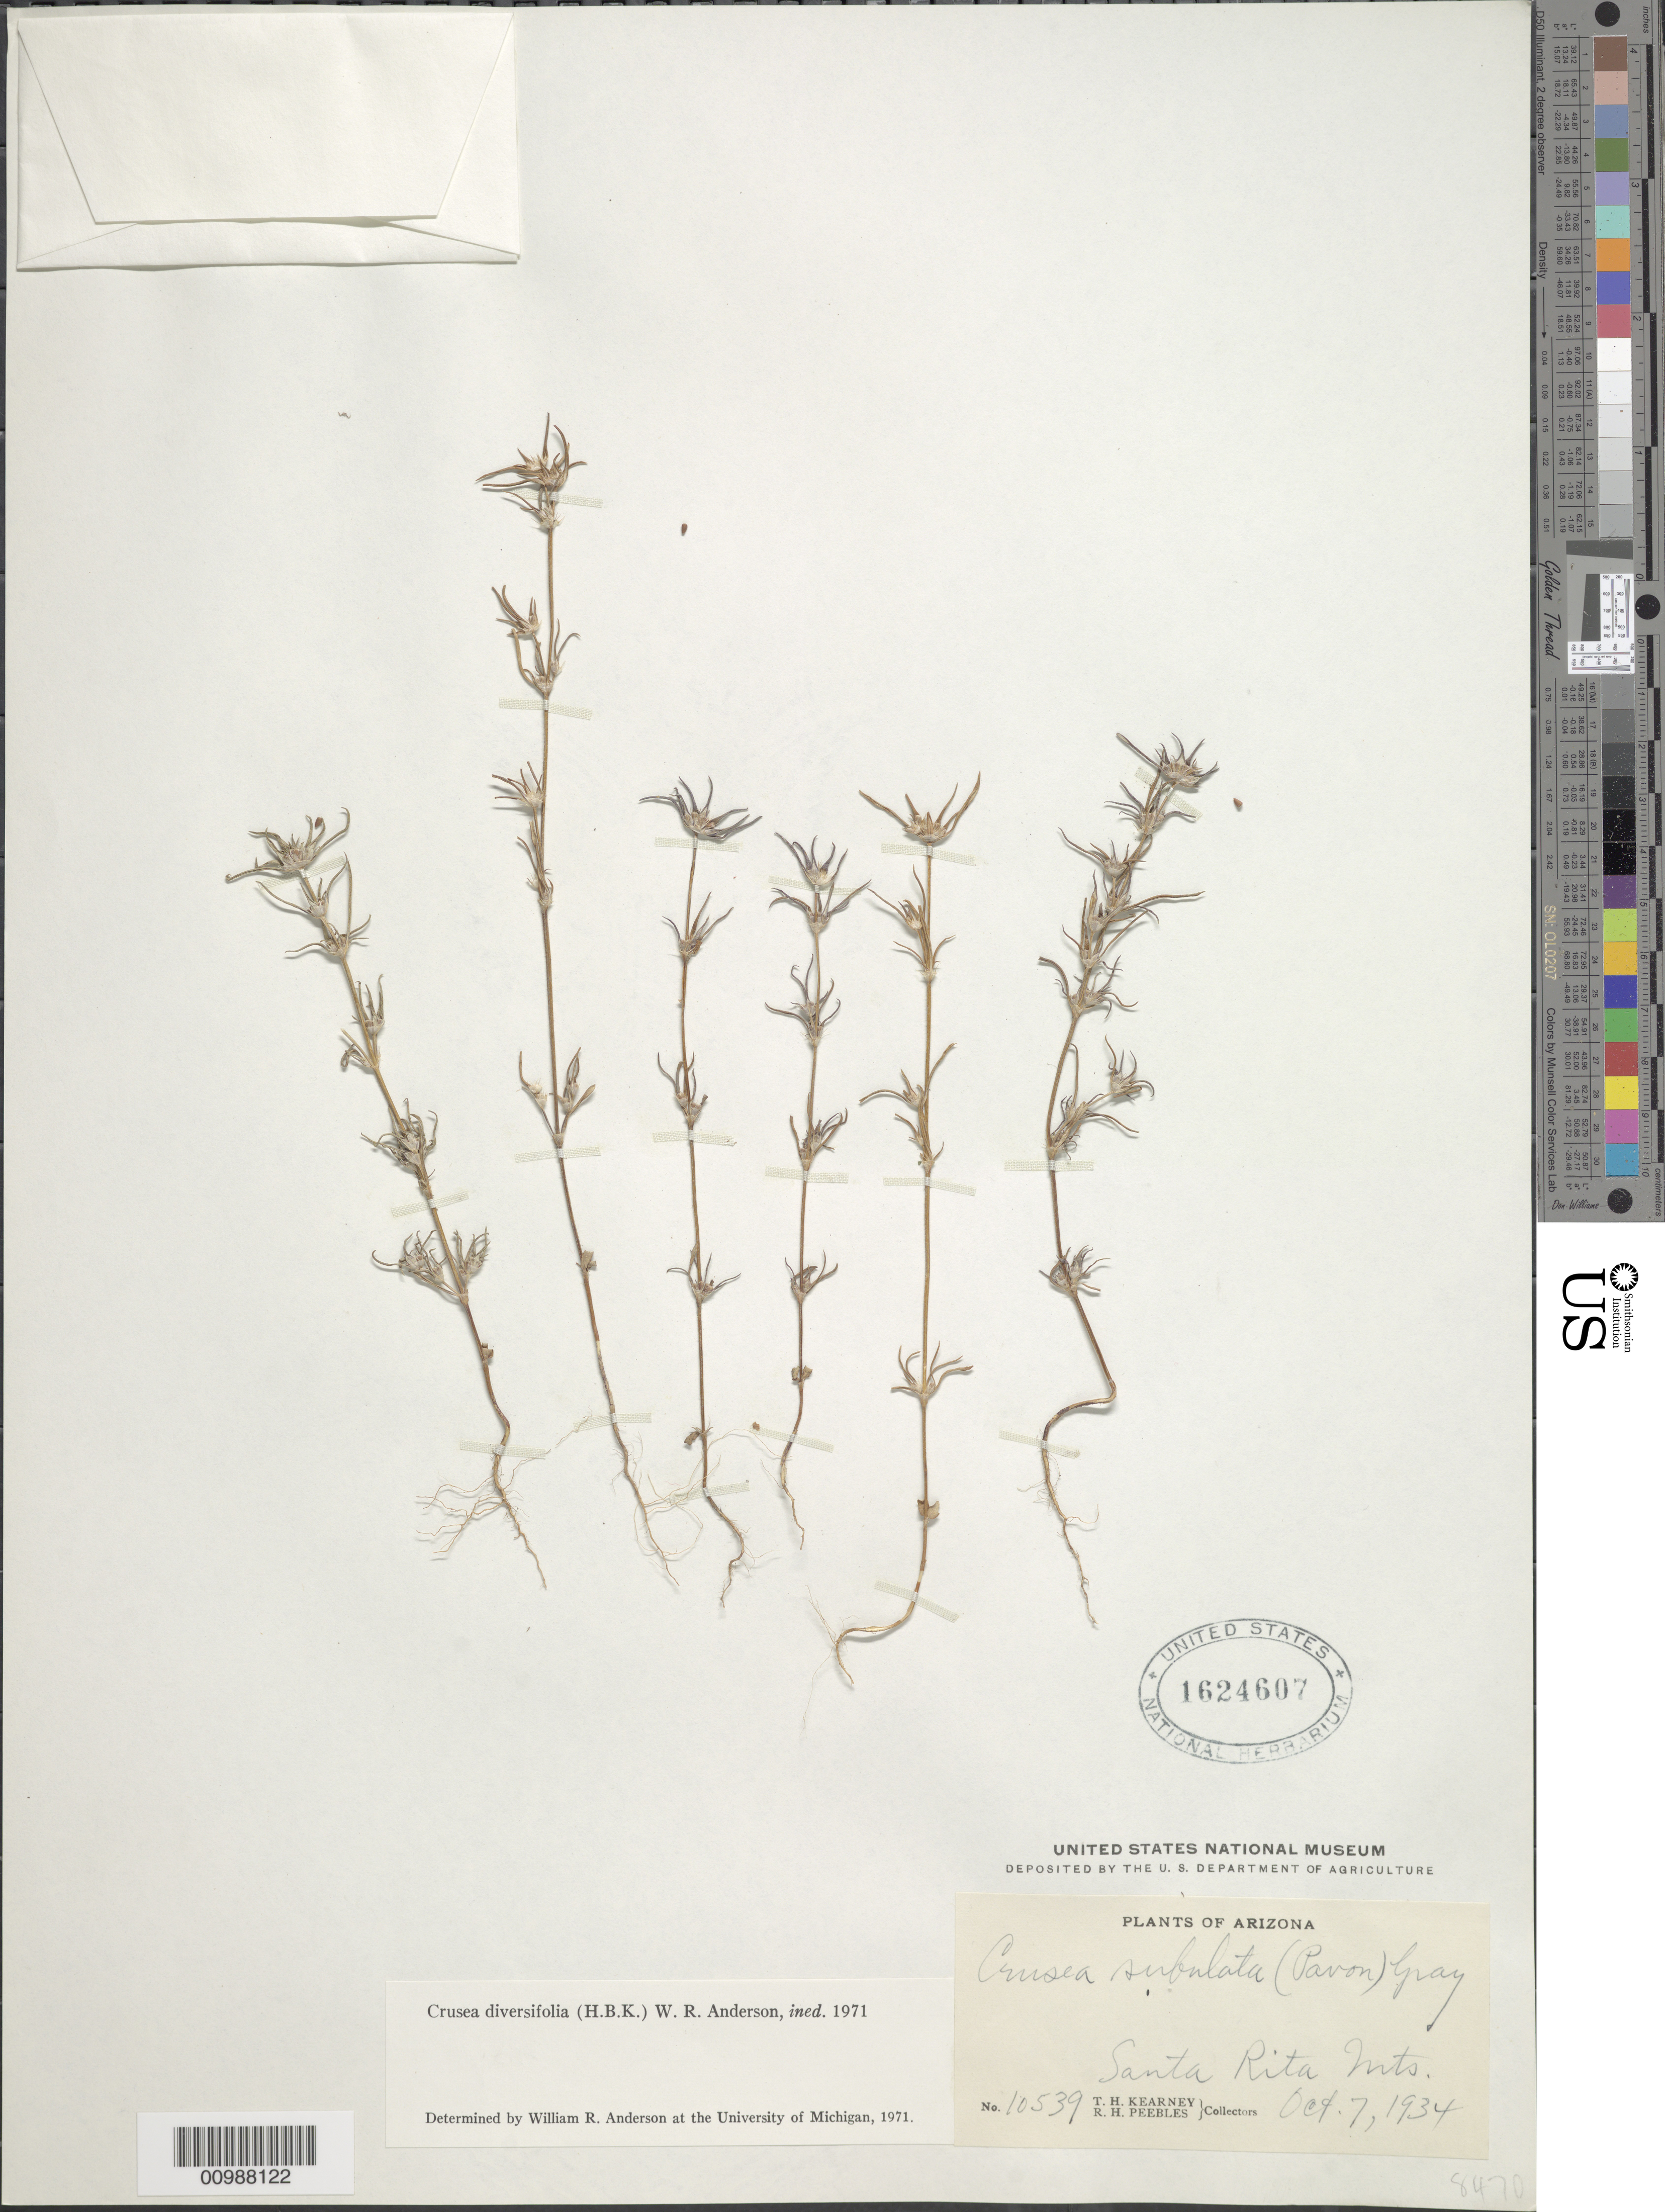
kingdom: Plantae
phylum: Tracheophyta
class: Magnoliopsida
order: Gentianales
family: Rubiaceae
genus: Crusea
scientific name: Crusea diversifolia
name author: (Kunth) W.R. Anderson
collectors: T. H. Kearney & R. H. Peebles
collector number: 10539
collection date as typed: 07 Oct 1934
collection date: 1934-10-07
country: United States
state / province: Arizona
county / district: Pima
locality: Santa Rita Mountains.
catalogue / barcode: US 1624607